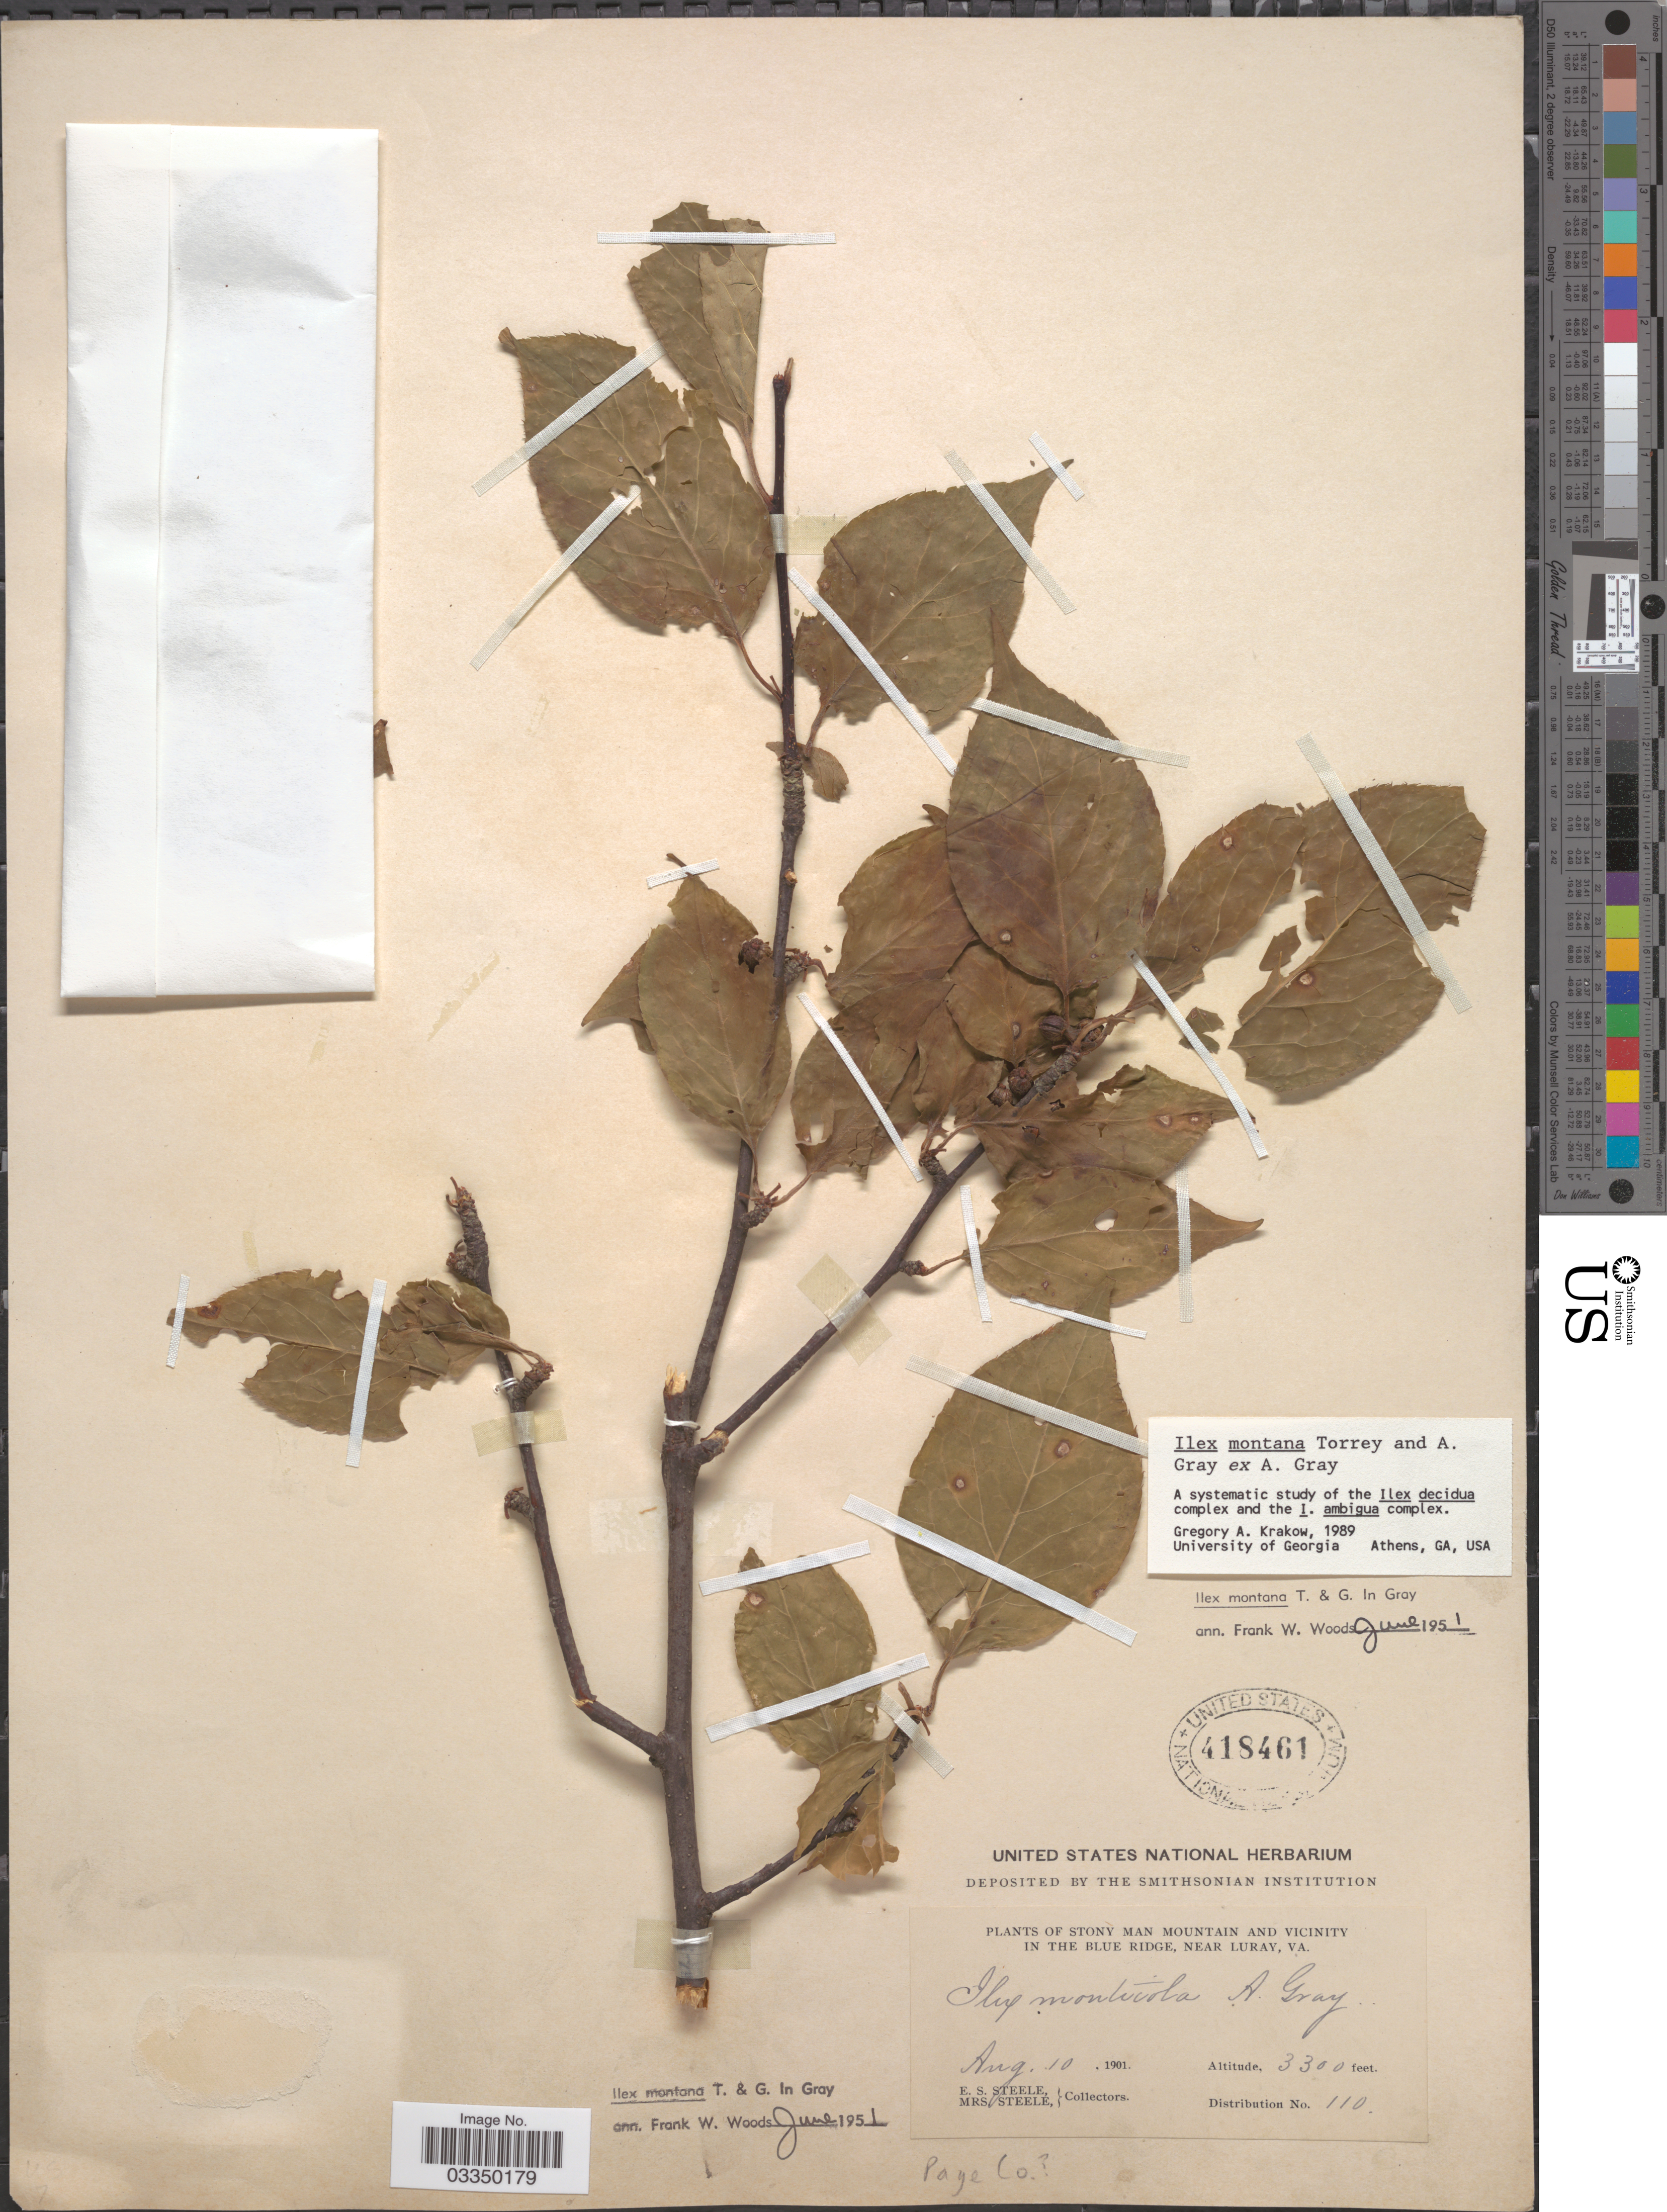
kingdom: Plantae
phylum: Tracheophyta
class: Magnoliopsida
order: Aquifoliales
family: Aquifoliaceae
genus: Ilex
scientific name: Ilex montana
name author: Torr. & A. Gray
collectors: E. Steele & Mrs. E. S. Steele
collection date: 1901-08-10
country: United States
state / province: Virginia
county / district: Page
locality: Stony Man Mountain and vicinity in the Blue Ridge, near Luray. Page Co. [unsure placement]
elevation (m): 1006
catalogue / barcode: US 418461